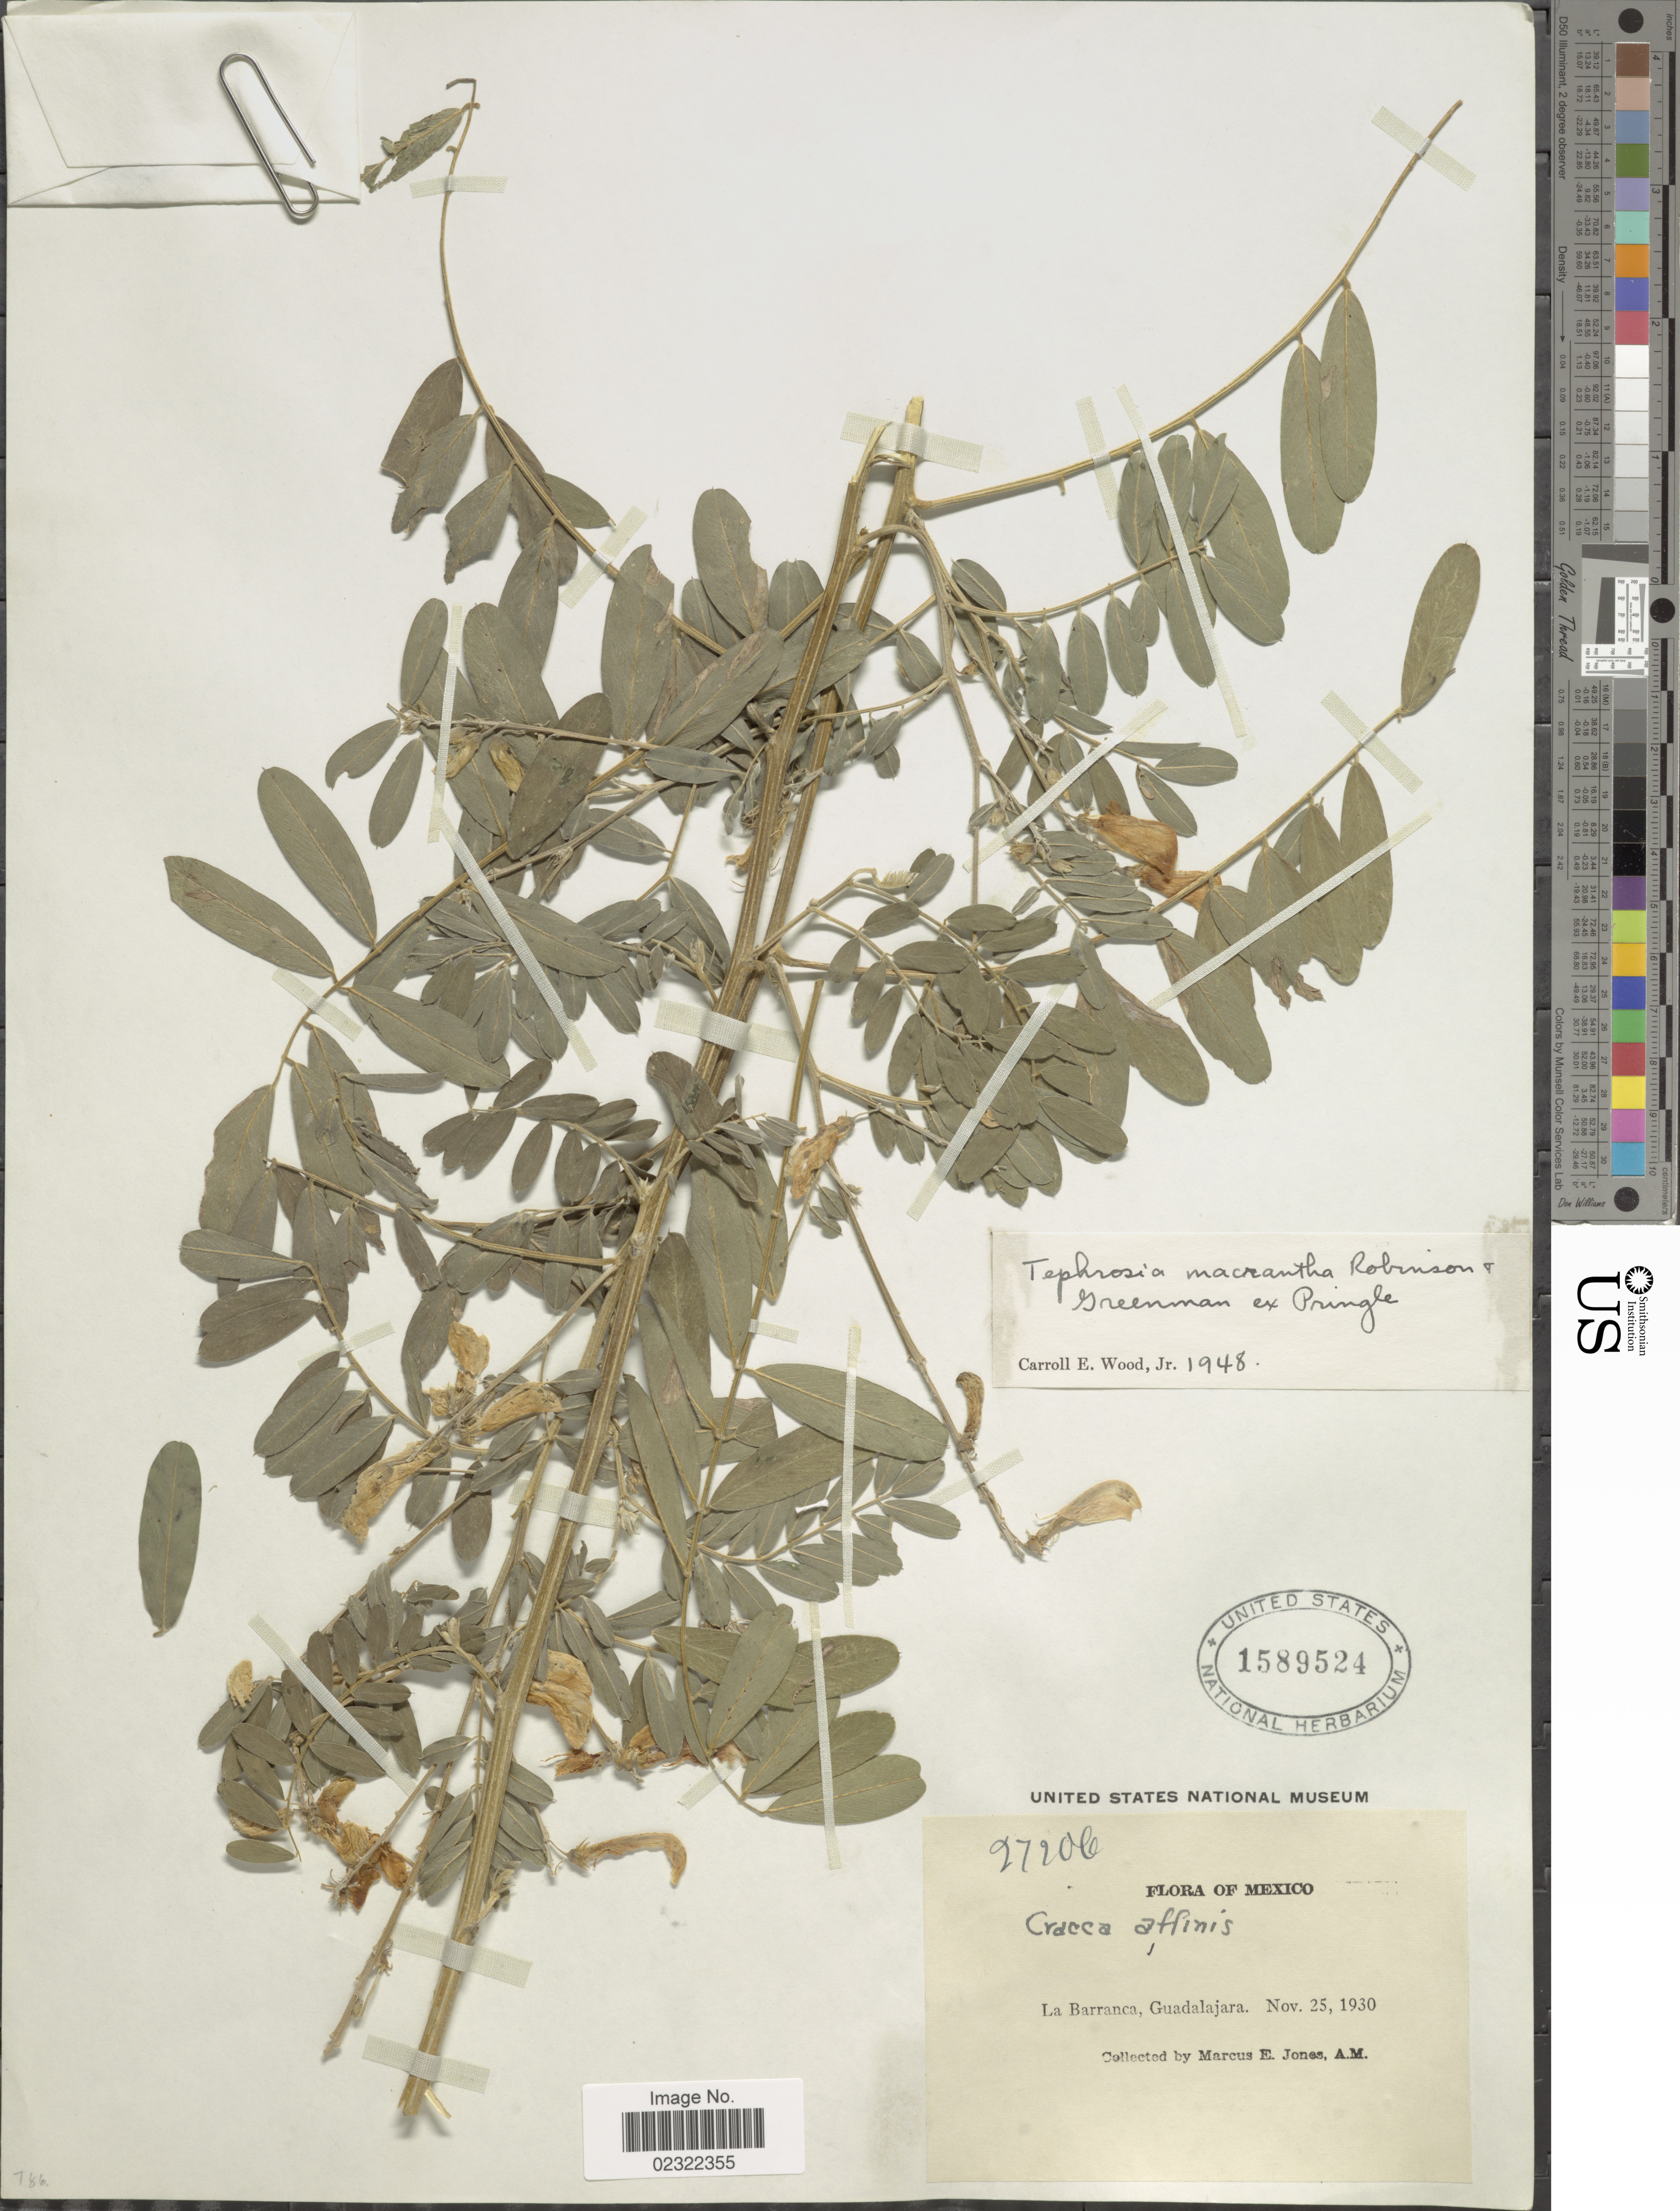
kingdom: Plantae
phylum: Tracheophyta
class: Magnoliopsida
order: Fabales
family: Fabaceae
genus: Tephrosia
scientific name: Tephrosia macrantha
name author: B.L. Rob. & Greenm. ex Pringle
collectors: M. E. Jones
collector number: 27206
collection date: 1930-11-25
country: Mexico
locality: Mexico, La Barranca, Guadalajara.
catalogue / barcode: US 1589524